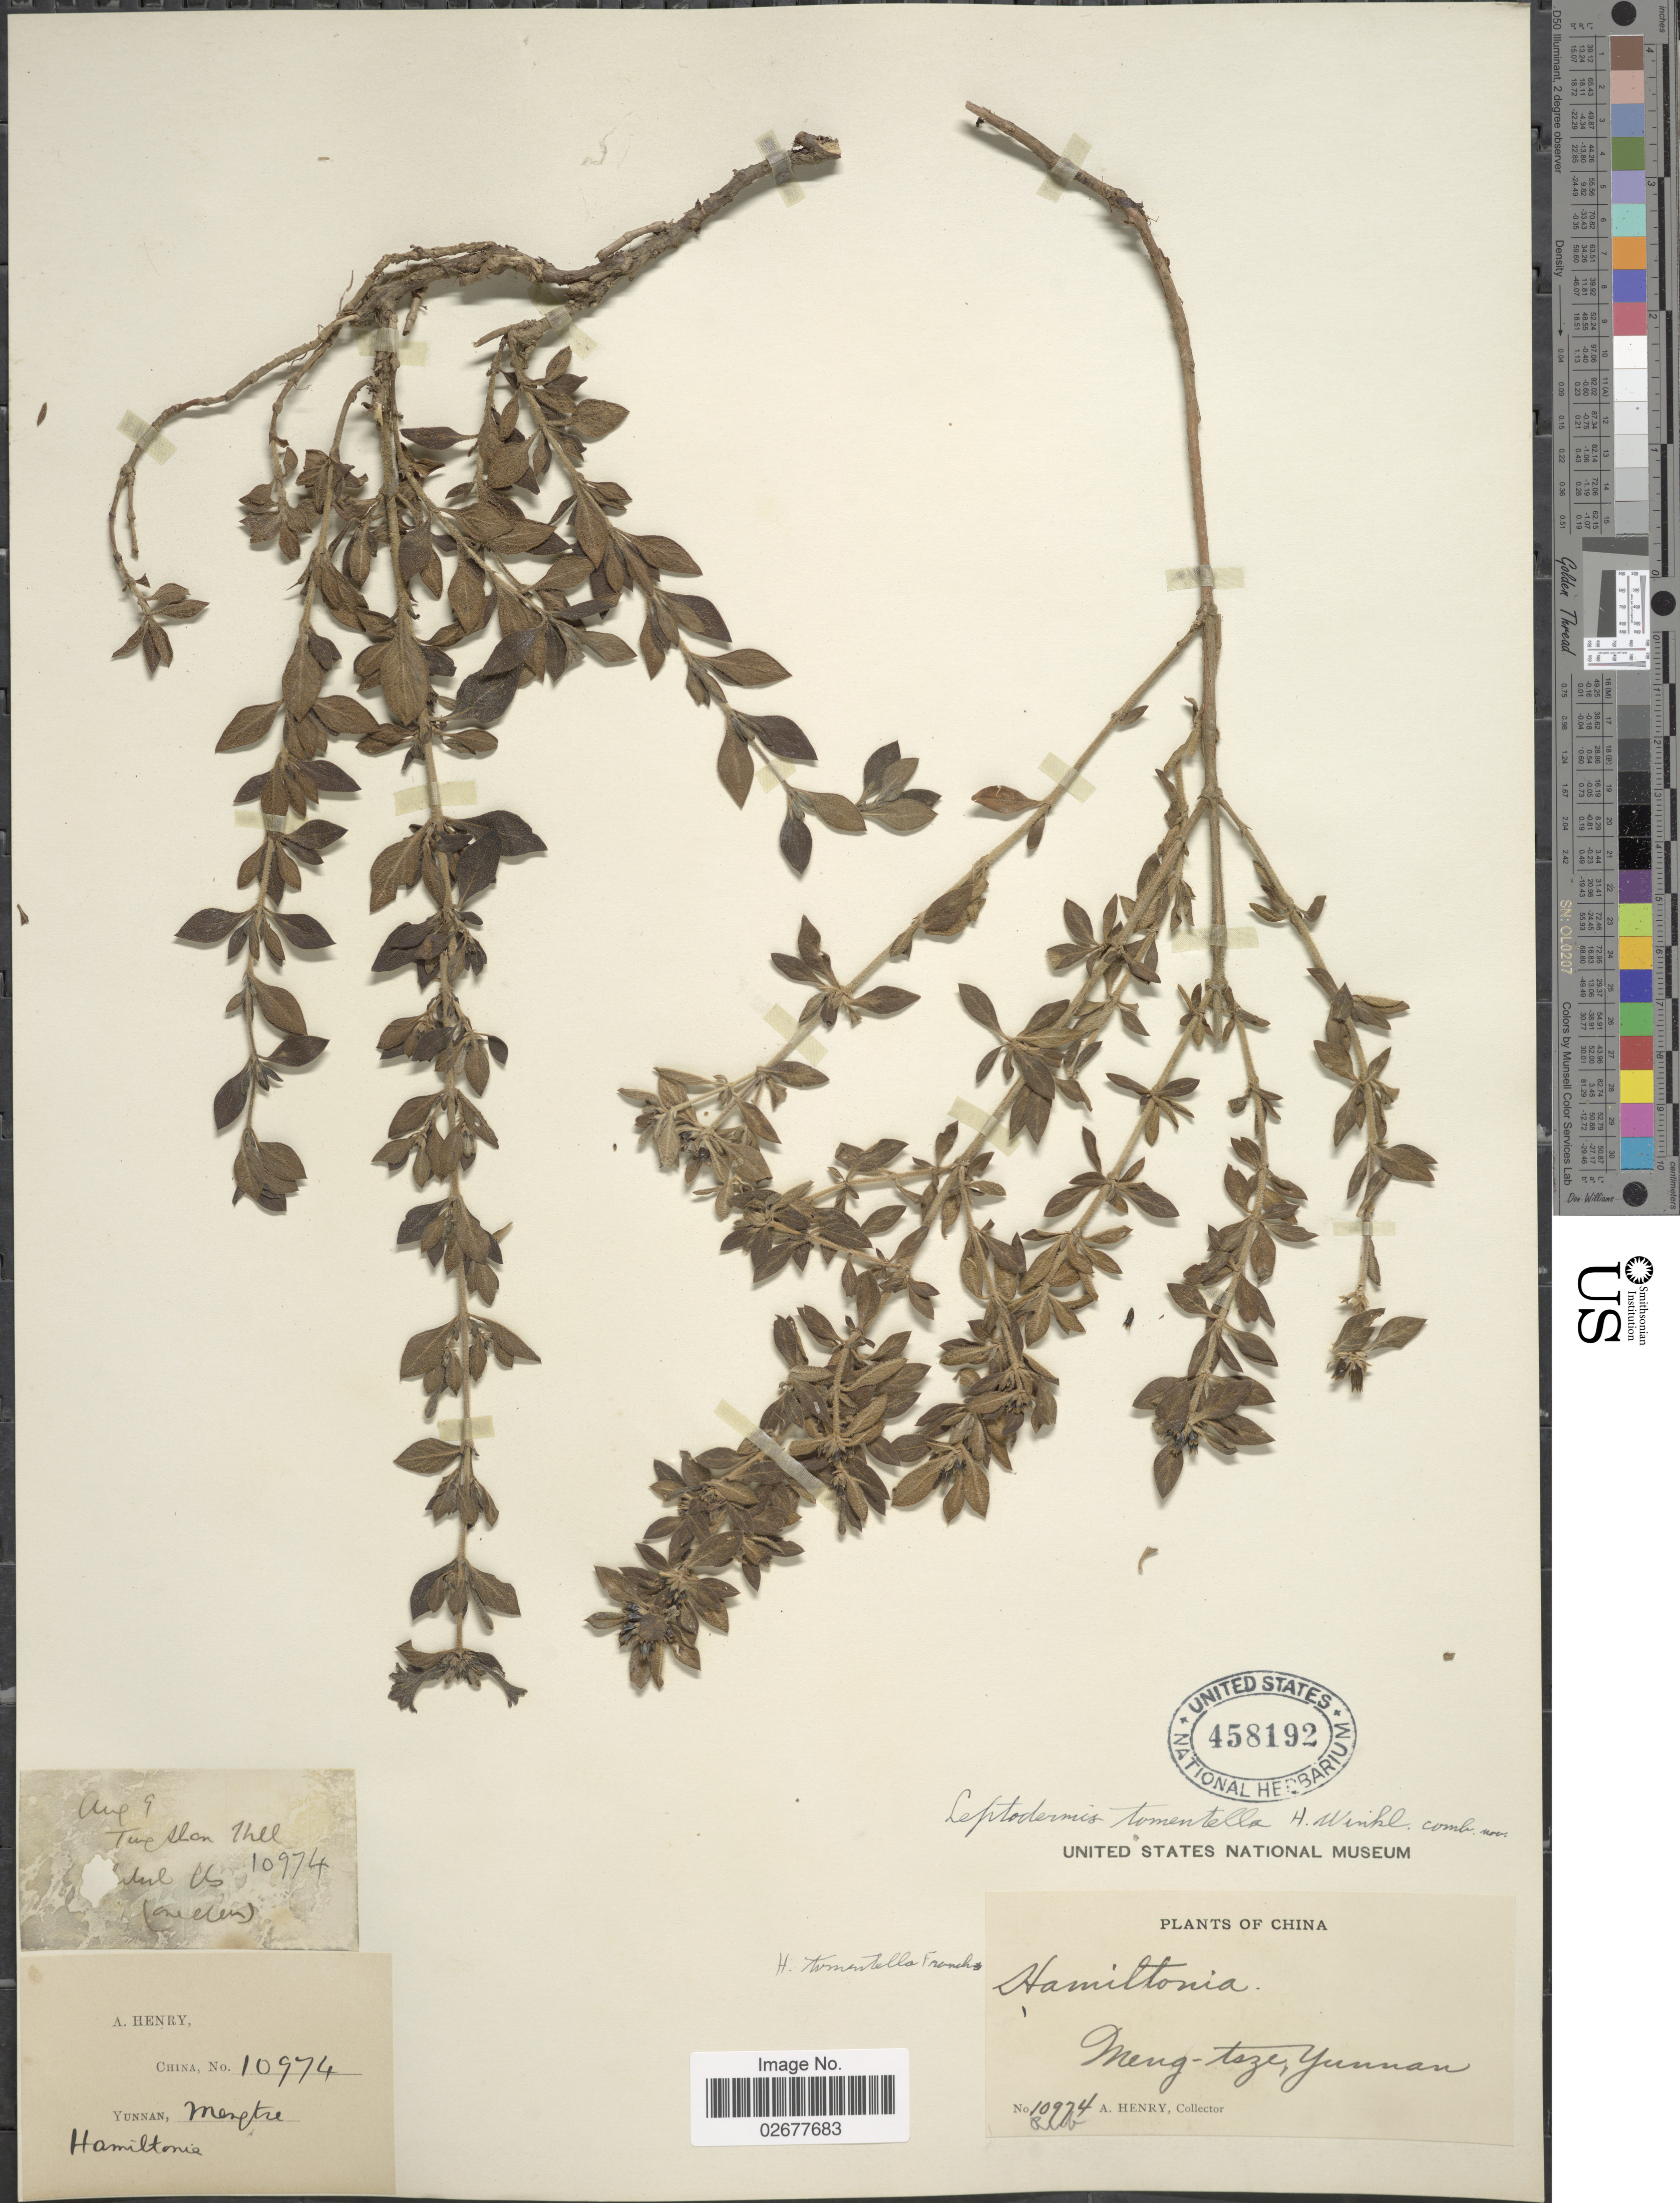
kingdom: Plantae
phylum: Tracheophyta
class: Magnoliopsida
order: Gentianales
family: Rubiaceae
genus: Leptodermis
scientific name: Leptodermis tomentella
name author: H.J.P. Winkl.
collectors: A. Henry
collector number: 10974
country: China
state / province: Yunnan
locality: Meng-tsze.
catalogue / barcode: US 458192